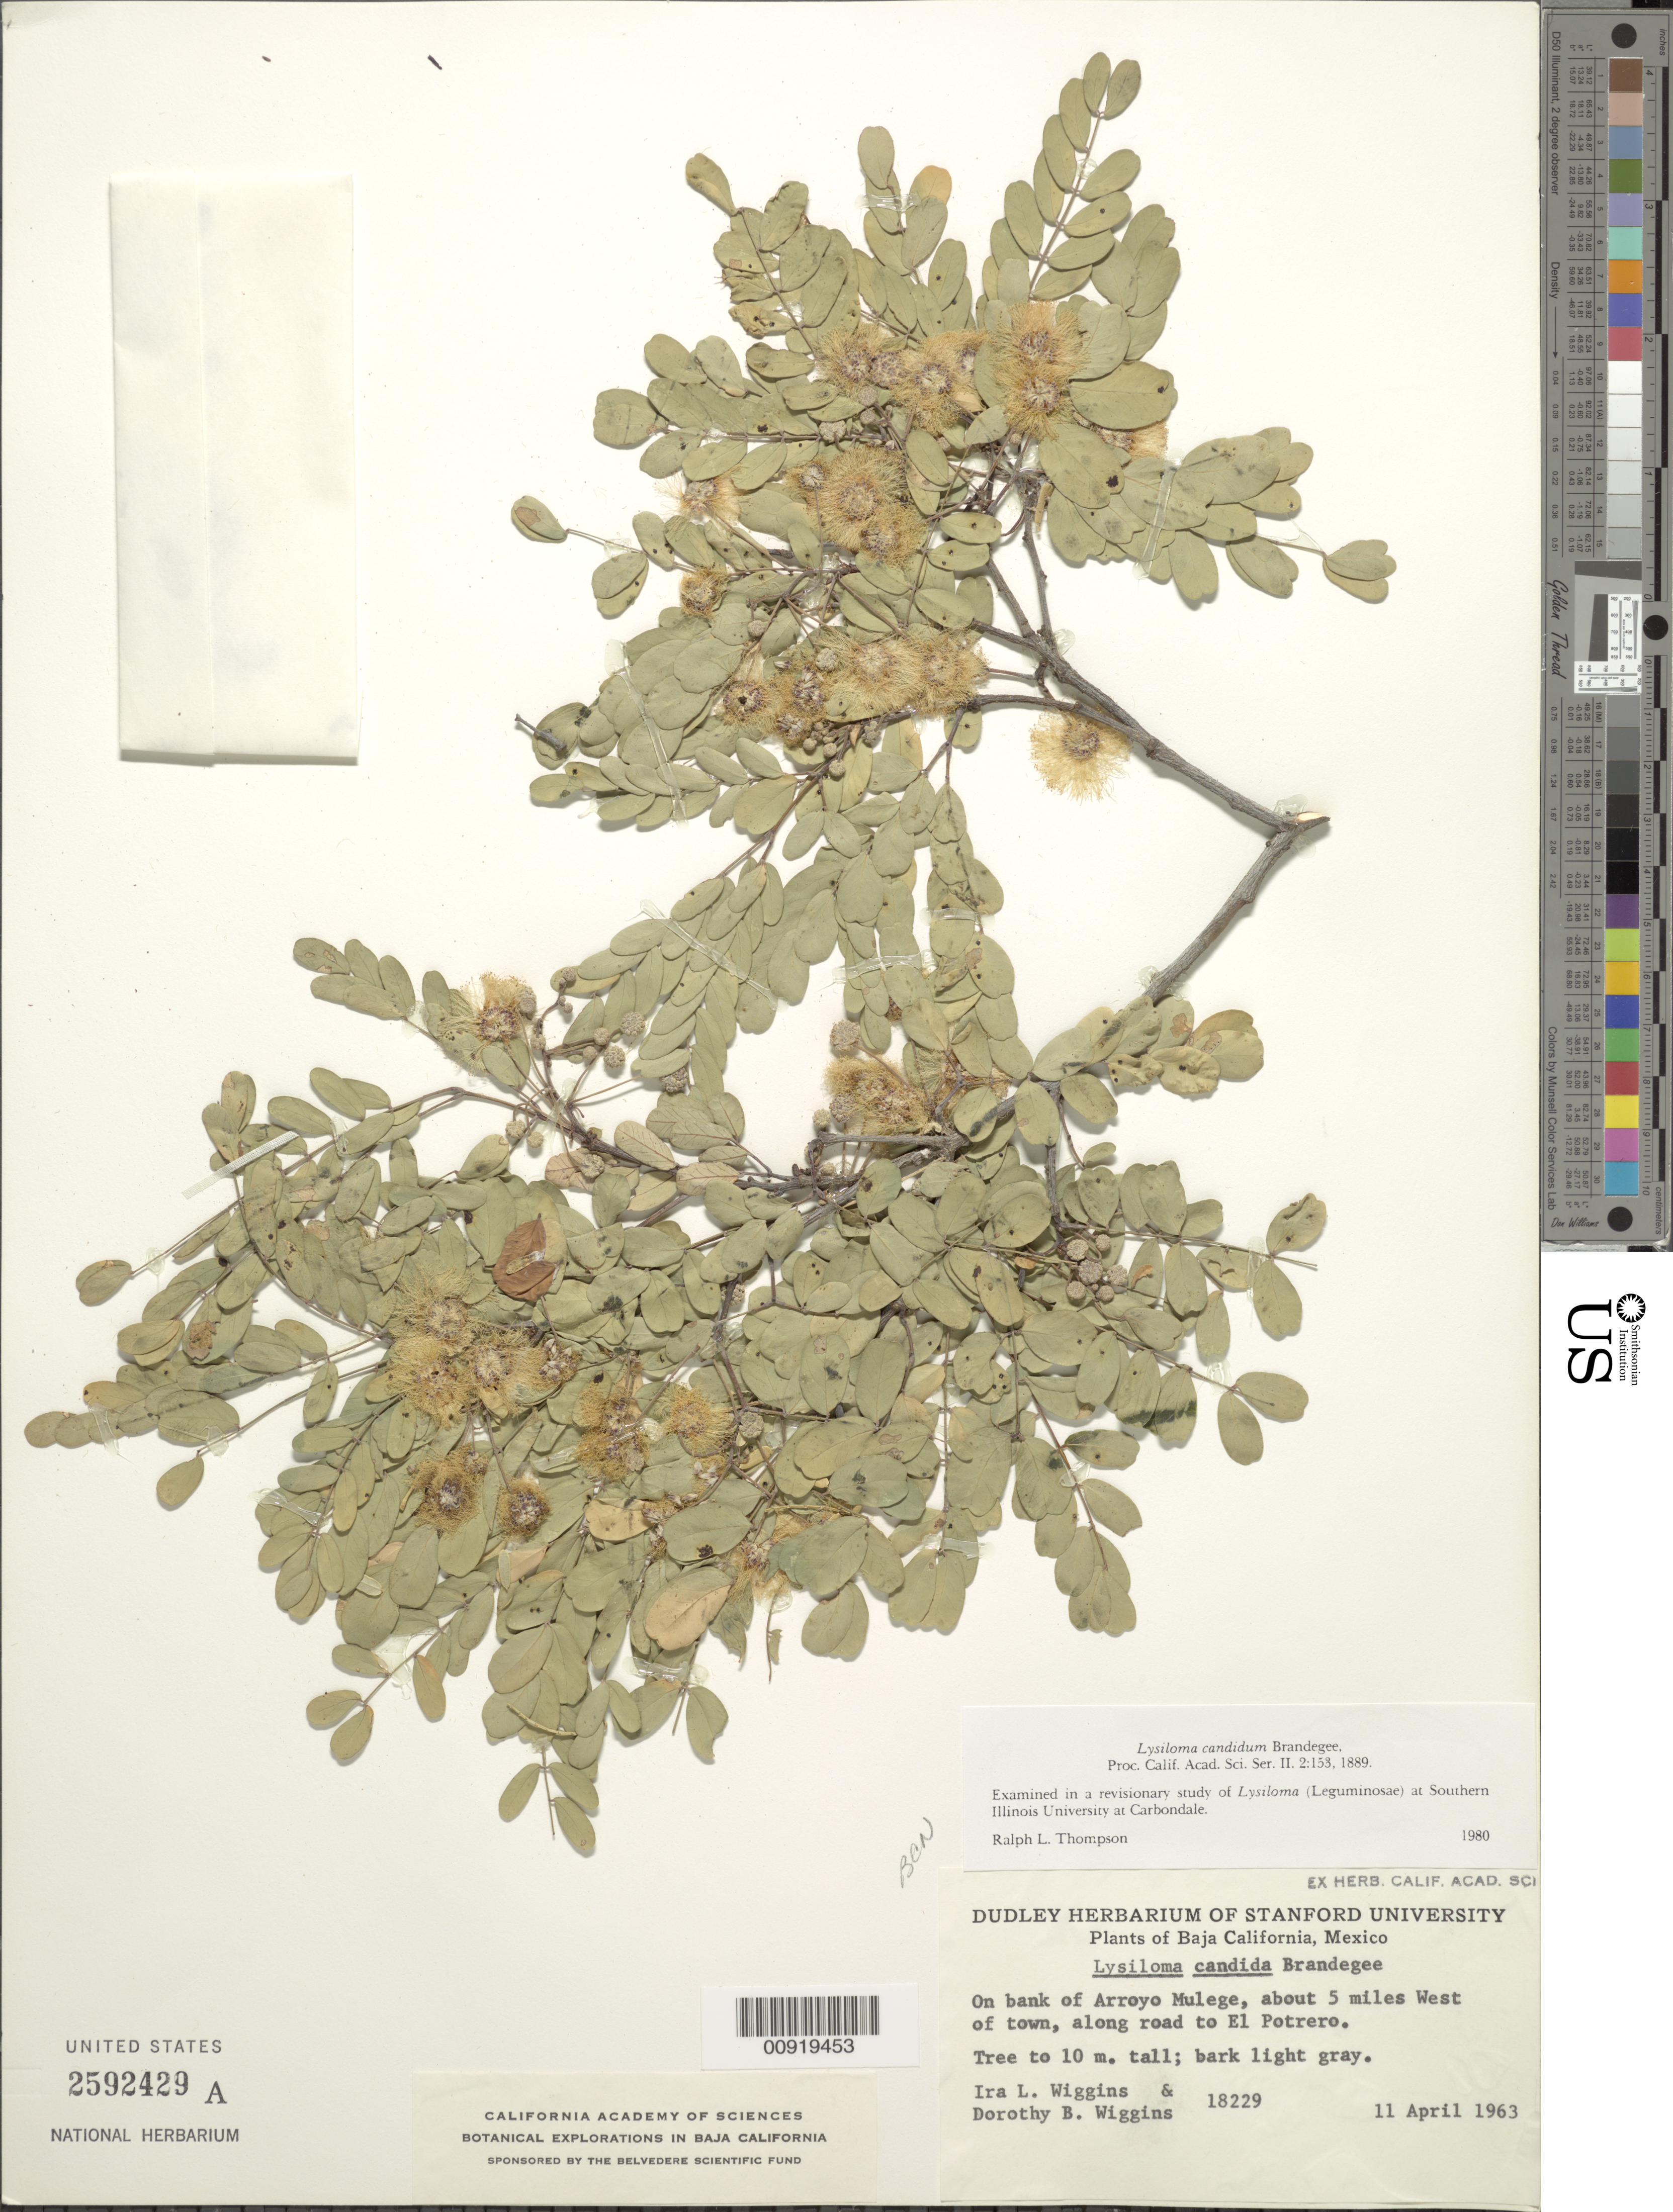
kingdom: Plantae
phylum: Tracheophyta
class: Magnoliopsida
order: Fabales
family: Fabaceae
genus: Lysiloma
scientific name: Lysiloma candidum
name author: Brandegee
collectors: I. L. Wiggins & D. B. Wiggins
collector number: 18229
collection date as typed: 11 Apr 1963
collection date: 1963-04-11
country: Mexico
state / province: Baja California Norte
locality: On bank of Arroyo Mulege, about 5 miles West of town, along road to El Potrero.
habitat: On bank of arroyo.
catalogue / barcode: US 2592429A